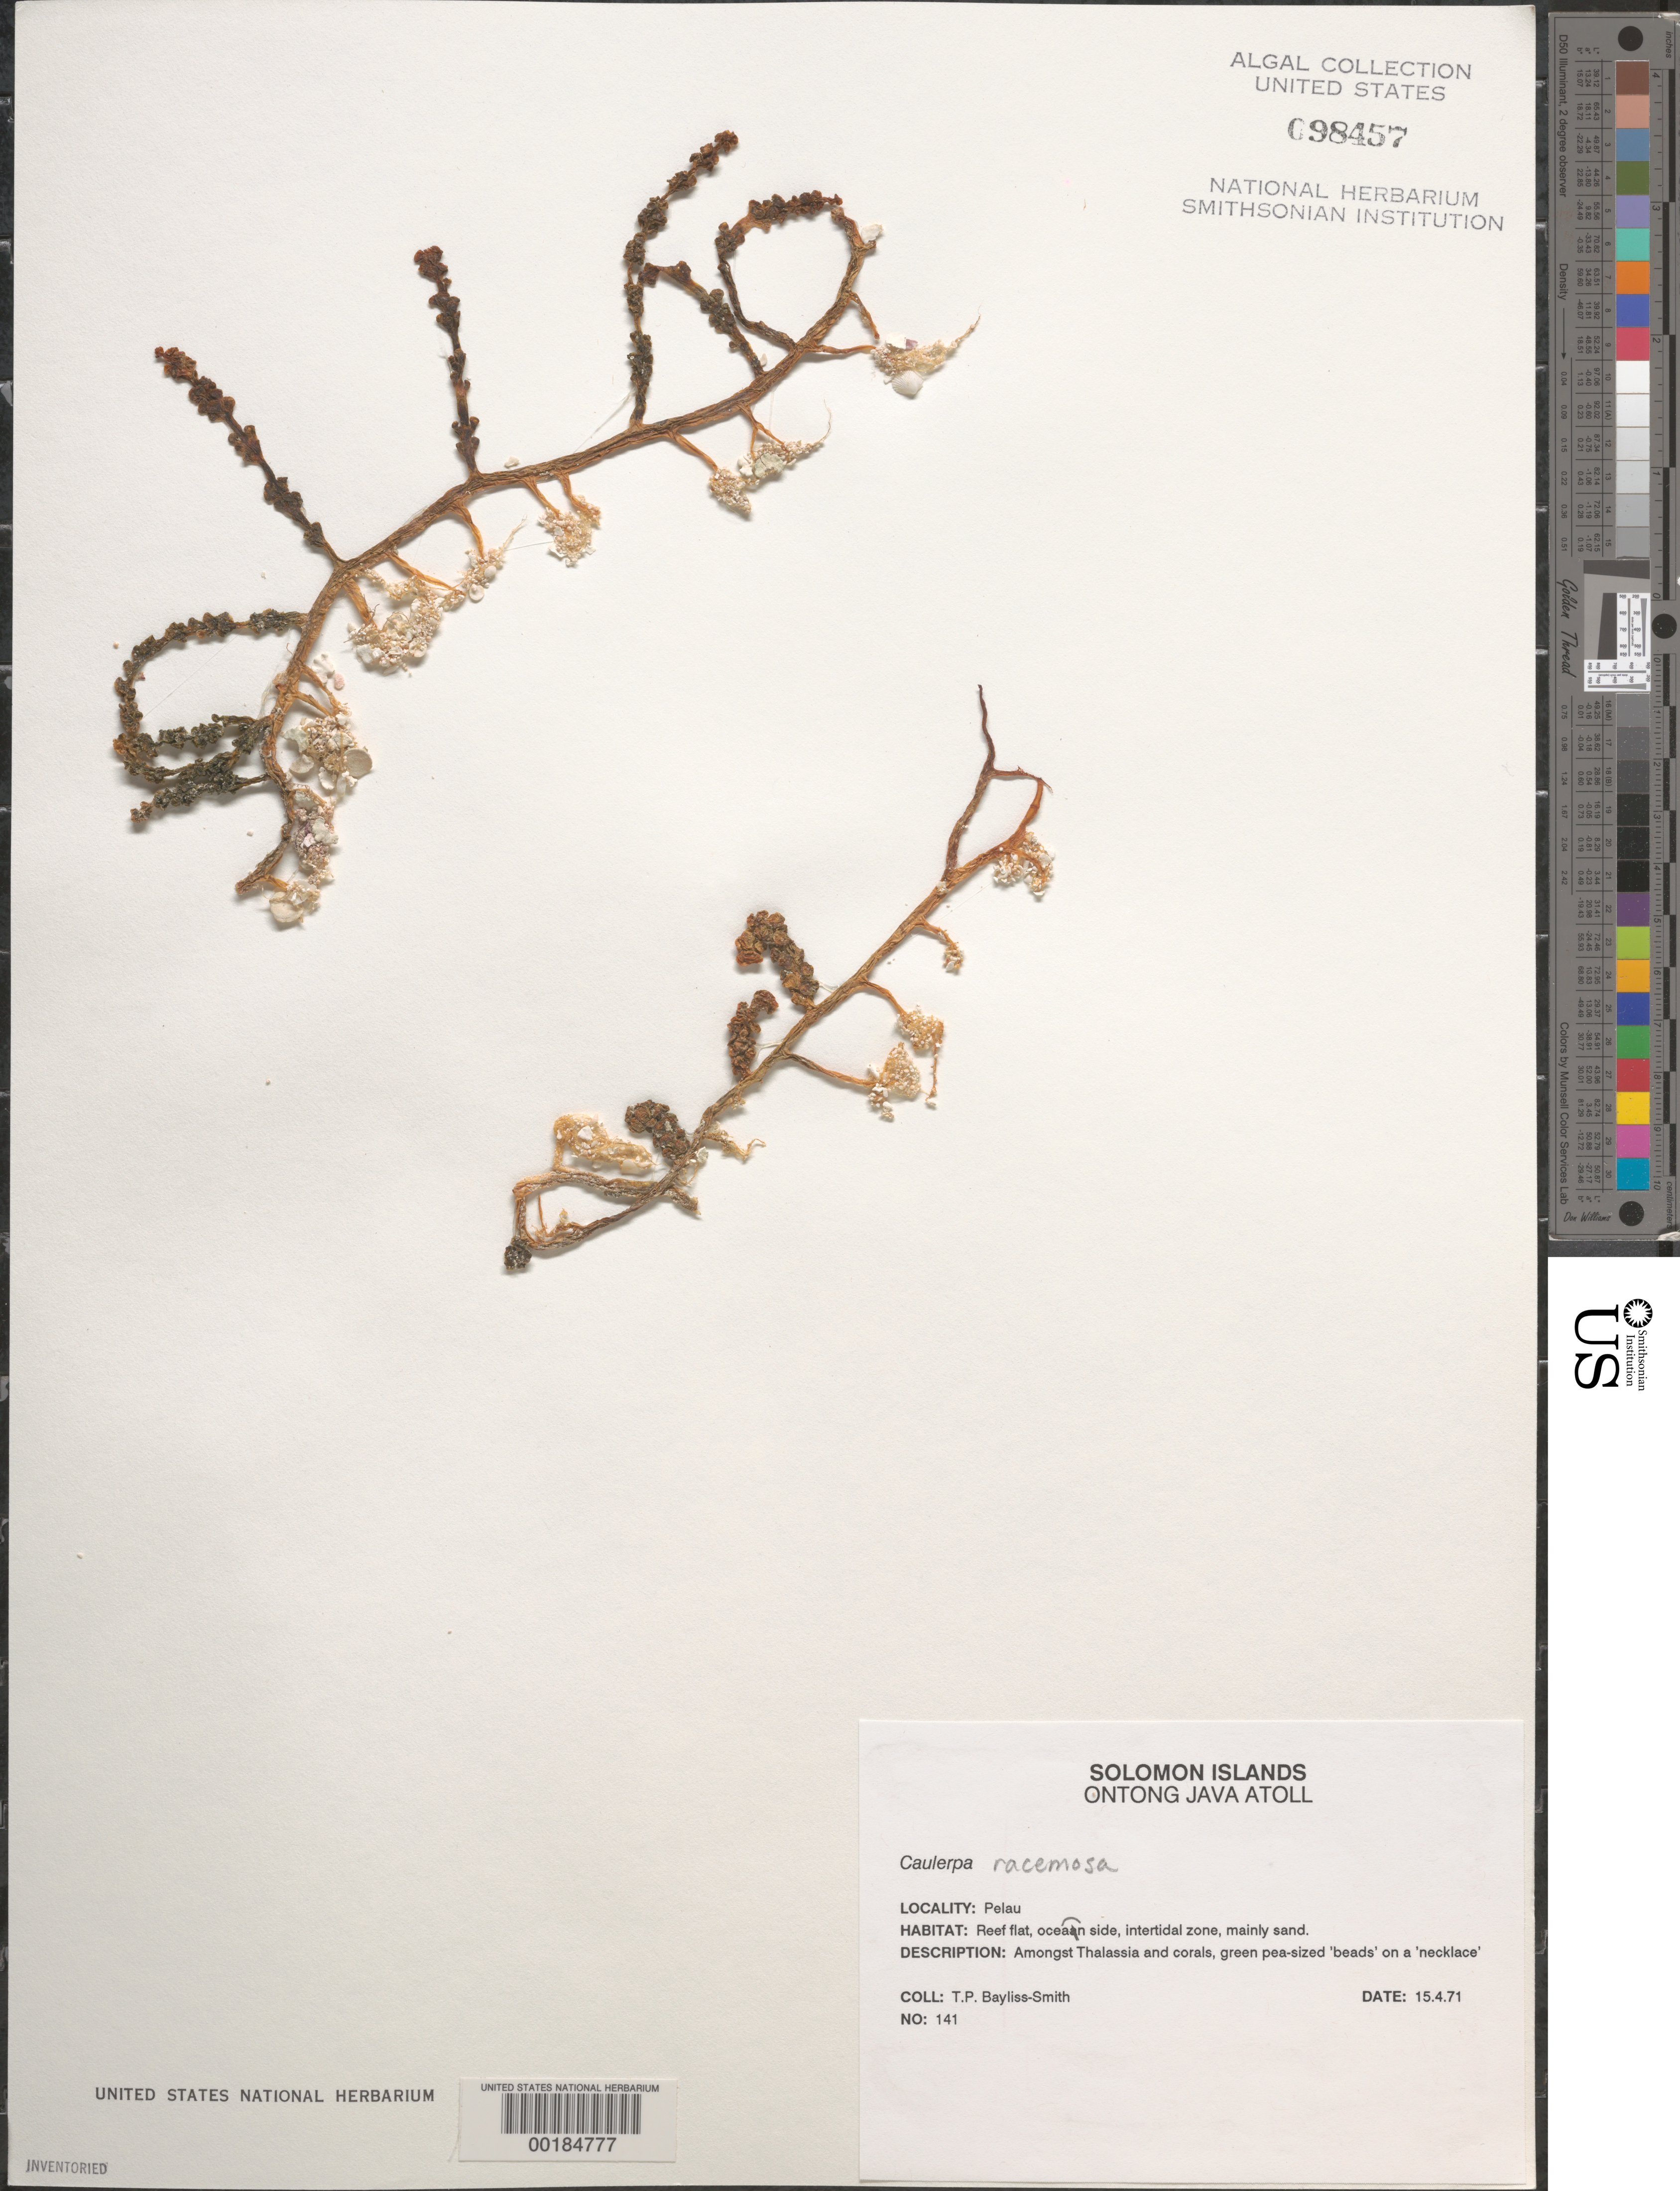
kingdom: Plantae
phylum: Chlorophyta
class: Ulvophyceae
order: Bryopsidales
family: Caulerpaceae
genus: Caulerpa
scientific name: Caulerpa racemosa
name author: (Forssk.) J. Agardh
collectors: T. P. Bayliss-Smith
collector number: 141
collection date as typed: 15 Apr 1971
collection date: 1971-04-15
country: Solomon Islands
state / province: Malaita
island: Ontong Java Atoll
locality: Pelau Islet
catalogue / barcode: US 98457